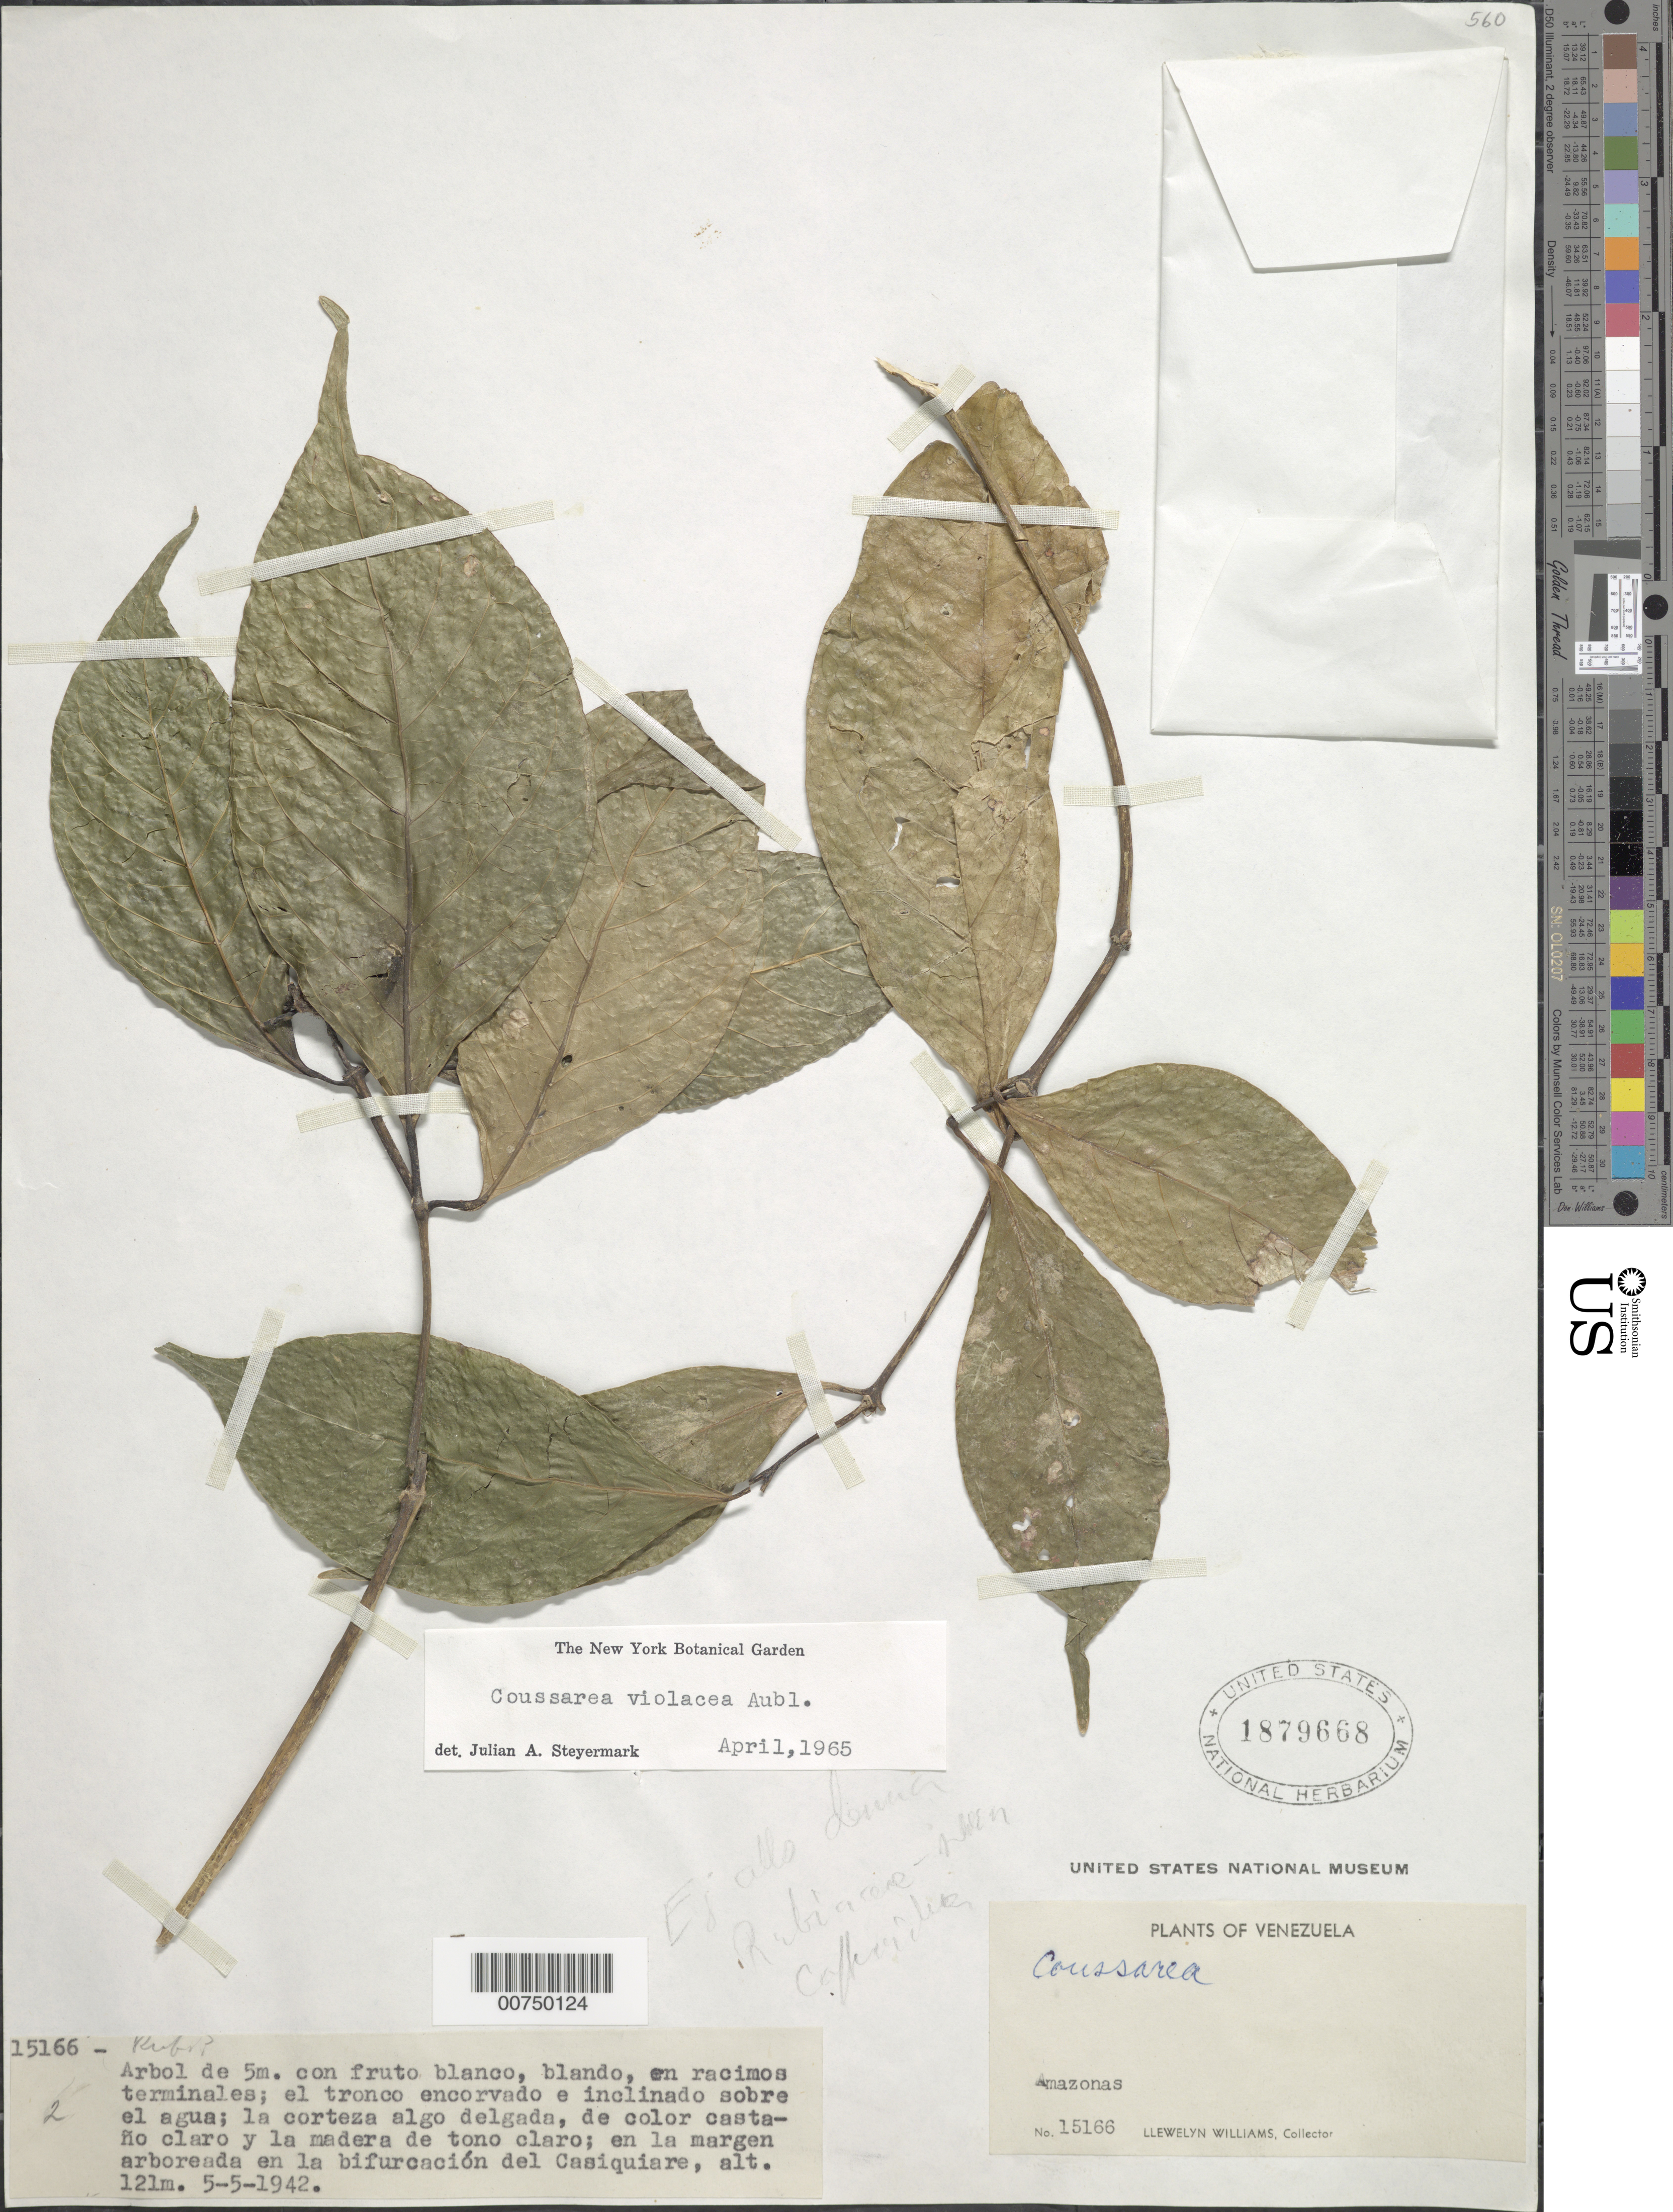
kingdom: Plantae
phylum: Tracheophyta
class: Magnoliopsida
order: Gentianales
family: Rubiaceae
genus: Coussarea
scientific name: Coussarea violacea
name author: Aubl.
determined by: Steyermark, Julian A., (VEN)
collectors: Ll. Williams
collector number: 15166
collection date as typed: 5-May-42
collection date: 1942-05-05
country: Venezuela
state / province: Amazonas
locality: Casiquiare, en la bifurcacion del, Alto Orinoco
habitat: Margen arboreada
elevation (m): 121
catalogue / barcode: US 1879668